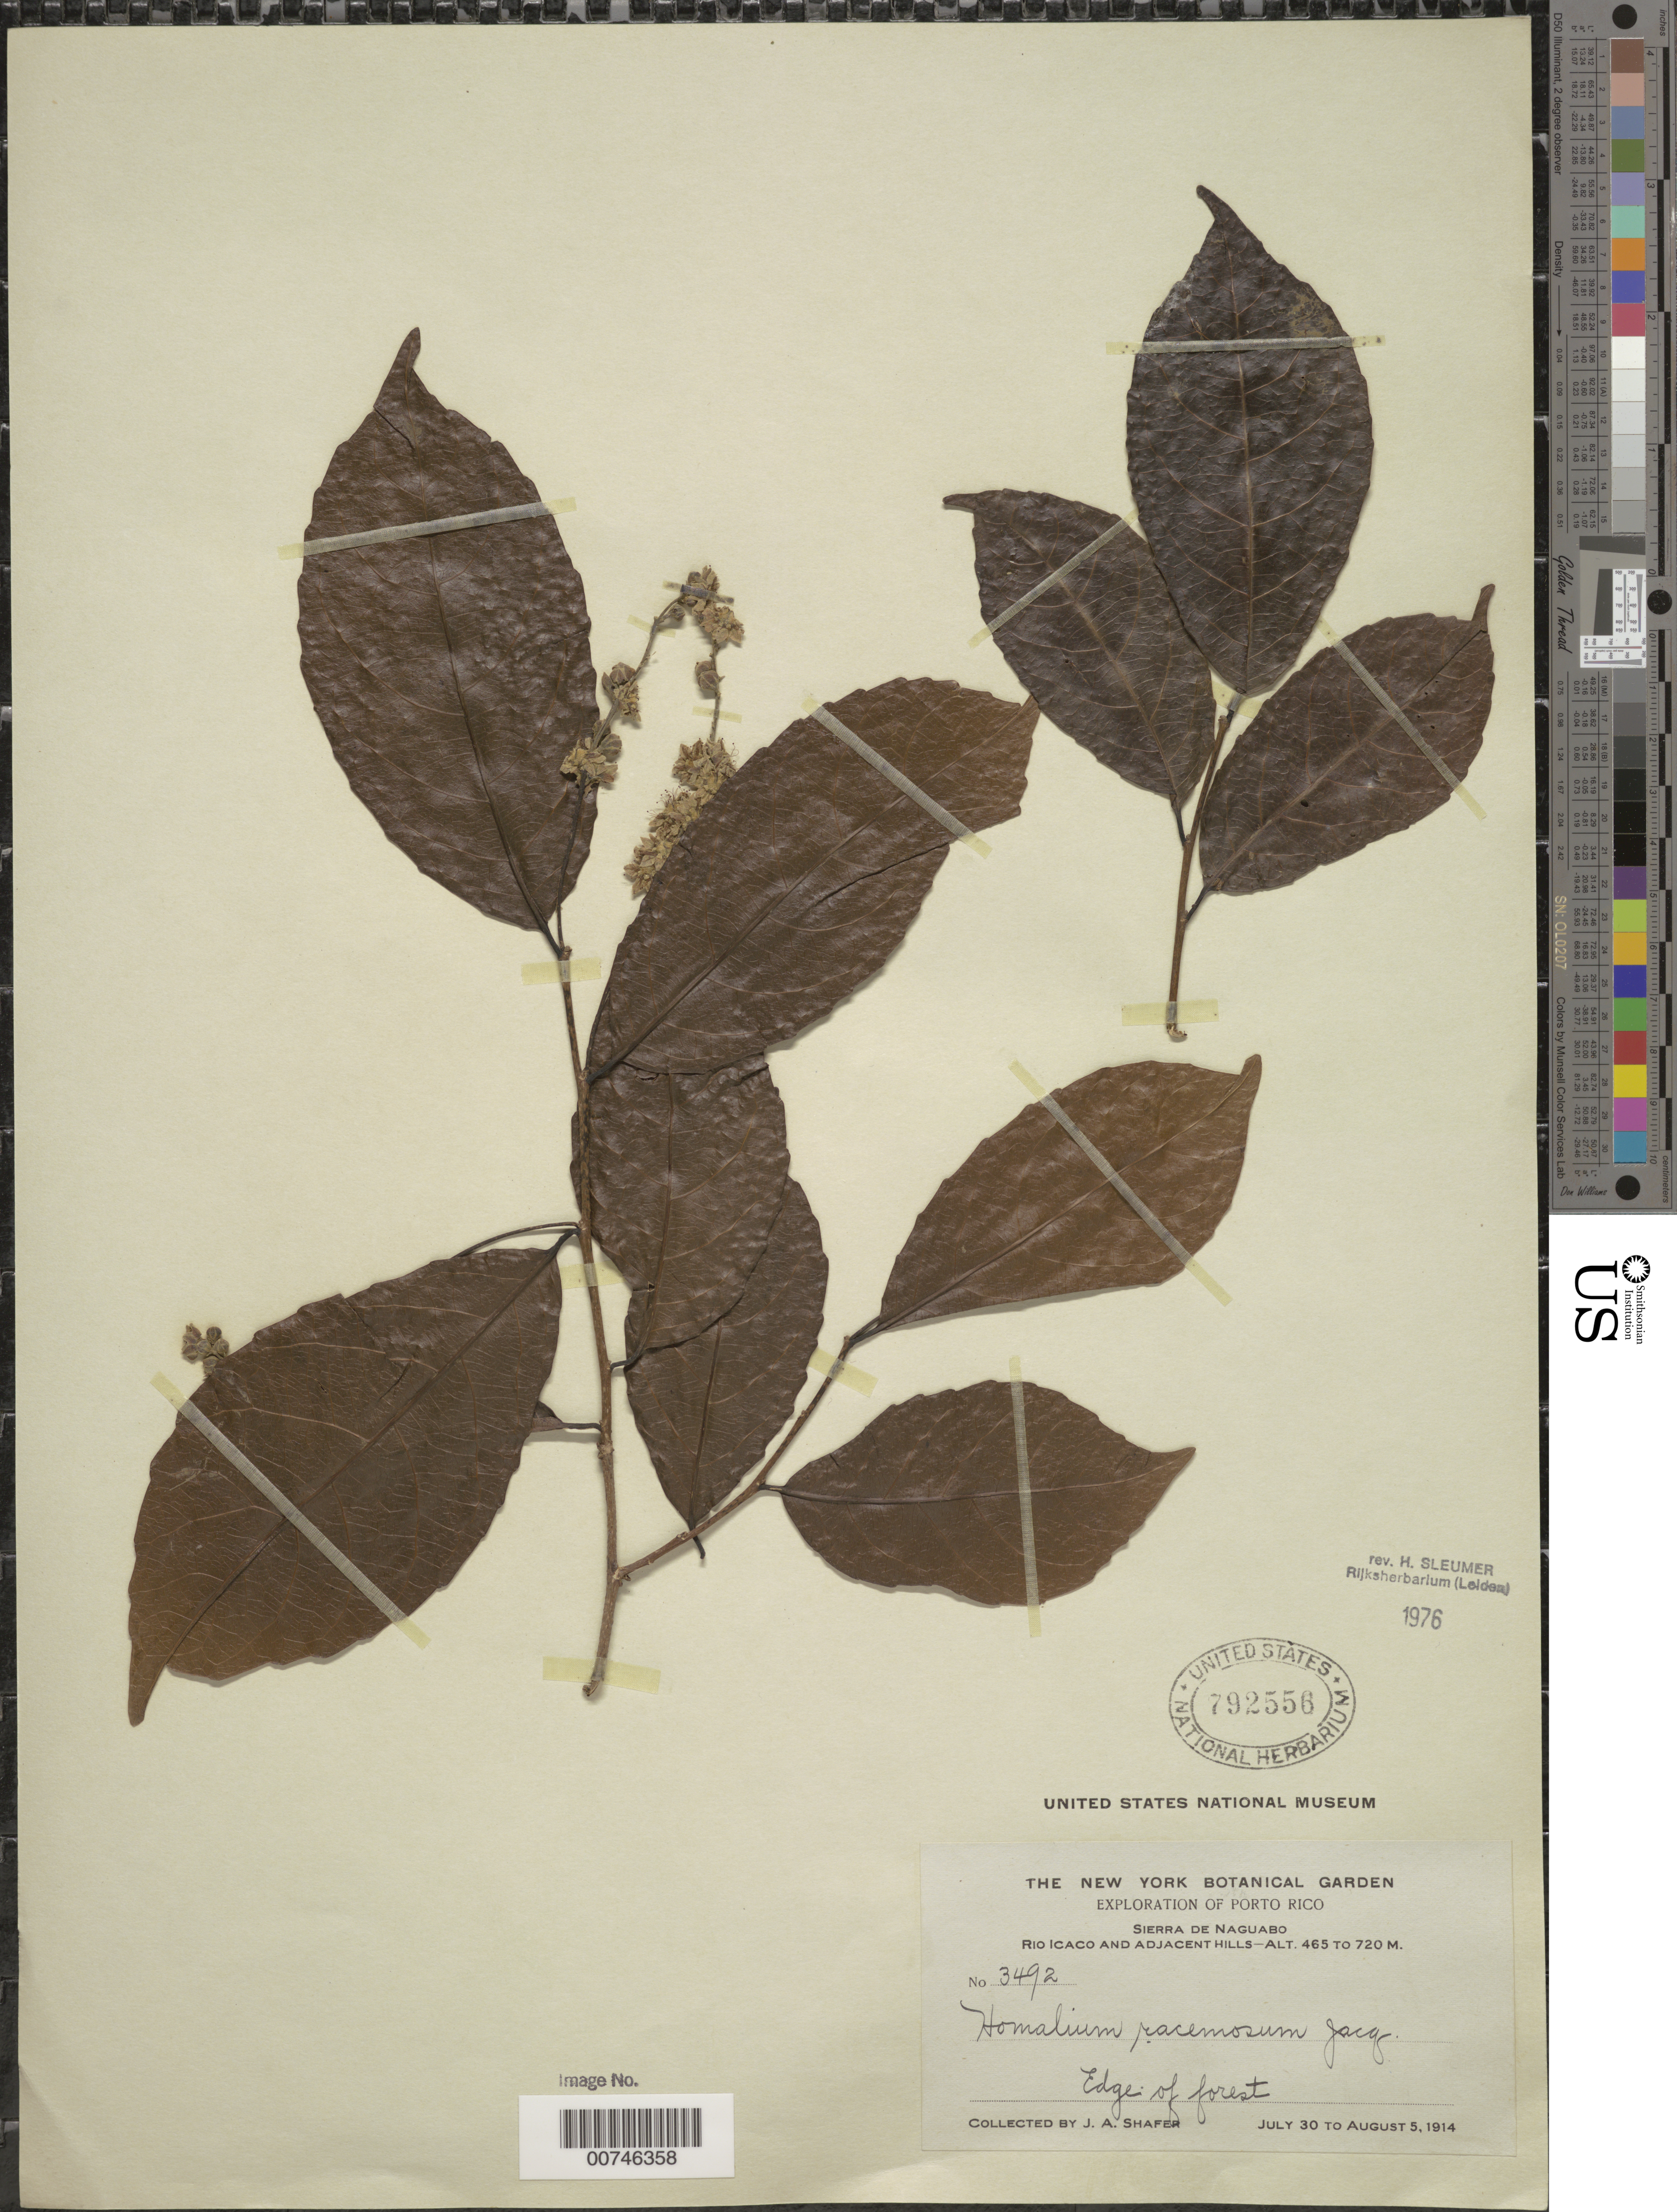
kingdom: Plantae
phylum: Tracheophyta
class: Magnoliopsida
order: Malpighiales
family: Salicaceae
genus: Homalium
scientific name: Homalium racemosum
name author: Jacq.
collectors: J. A. Shafer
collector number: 3492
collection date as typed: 30 Jul 1914 to 05 Aug 1914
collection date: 1914-07-30/1914-08-05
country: Puerto Rico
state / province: Naguabo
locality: Sierra de Naguabo, Río Icaco and adjacent hills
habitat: Edge of forest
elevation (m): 465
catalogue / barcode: US 792556